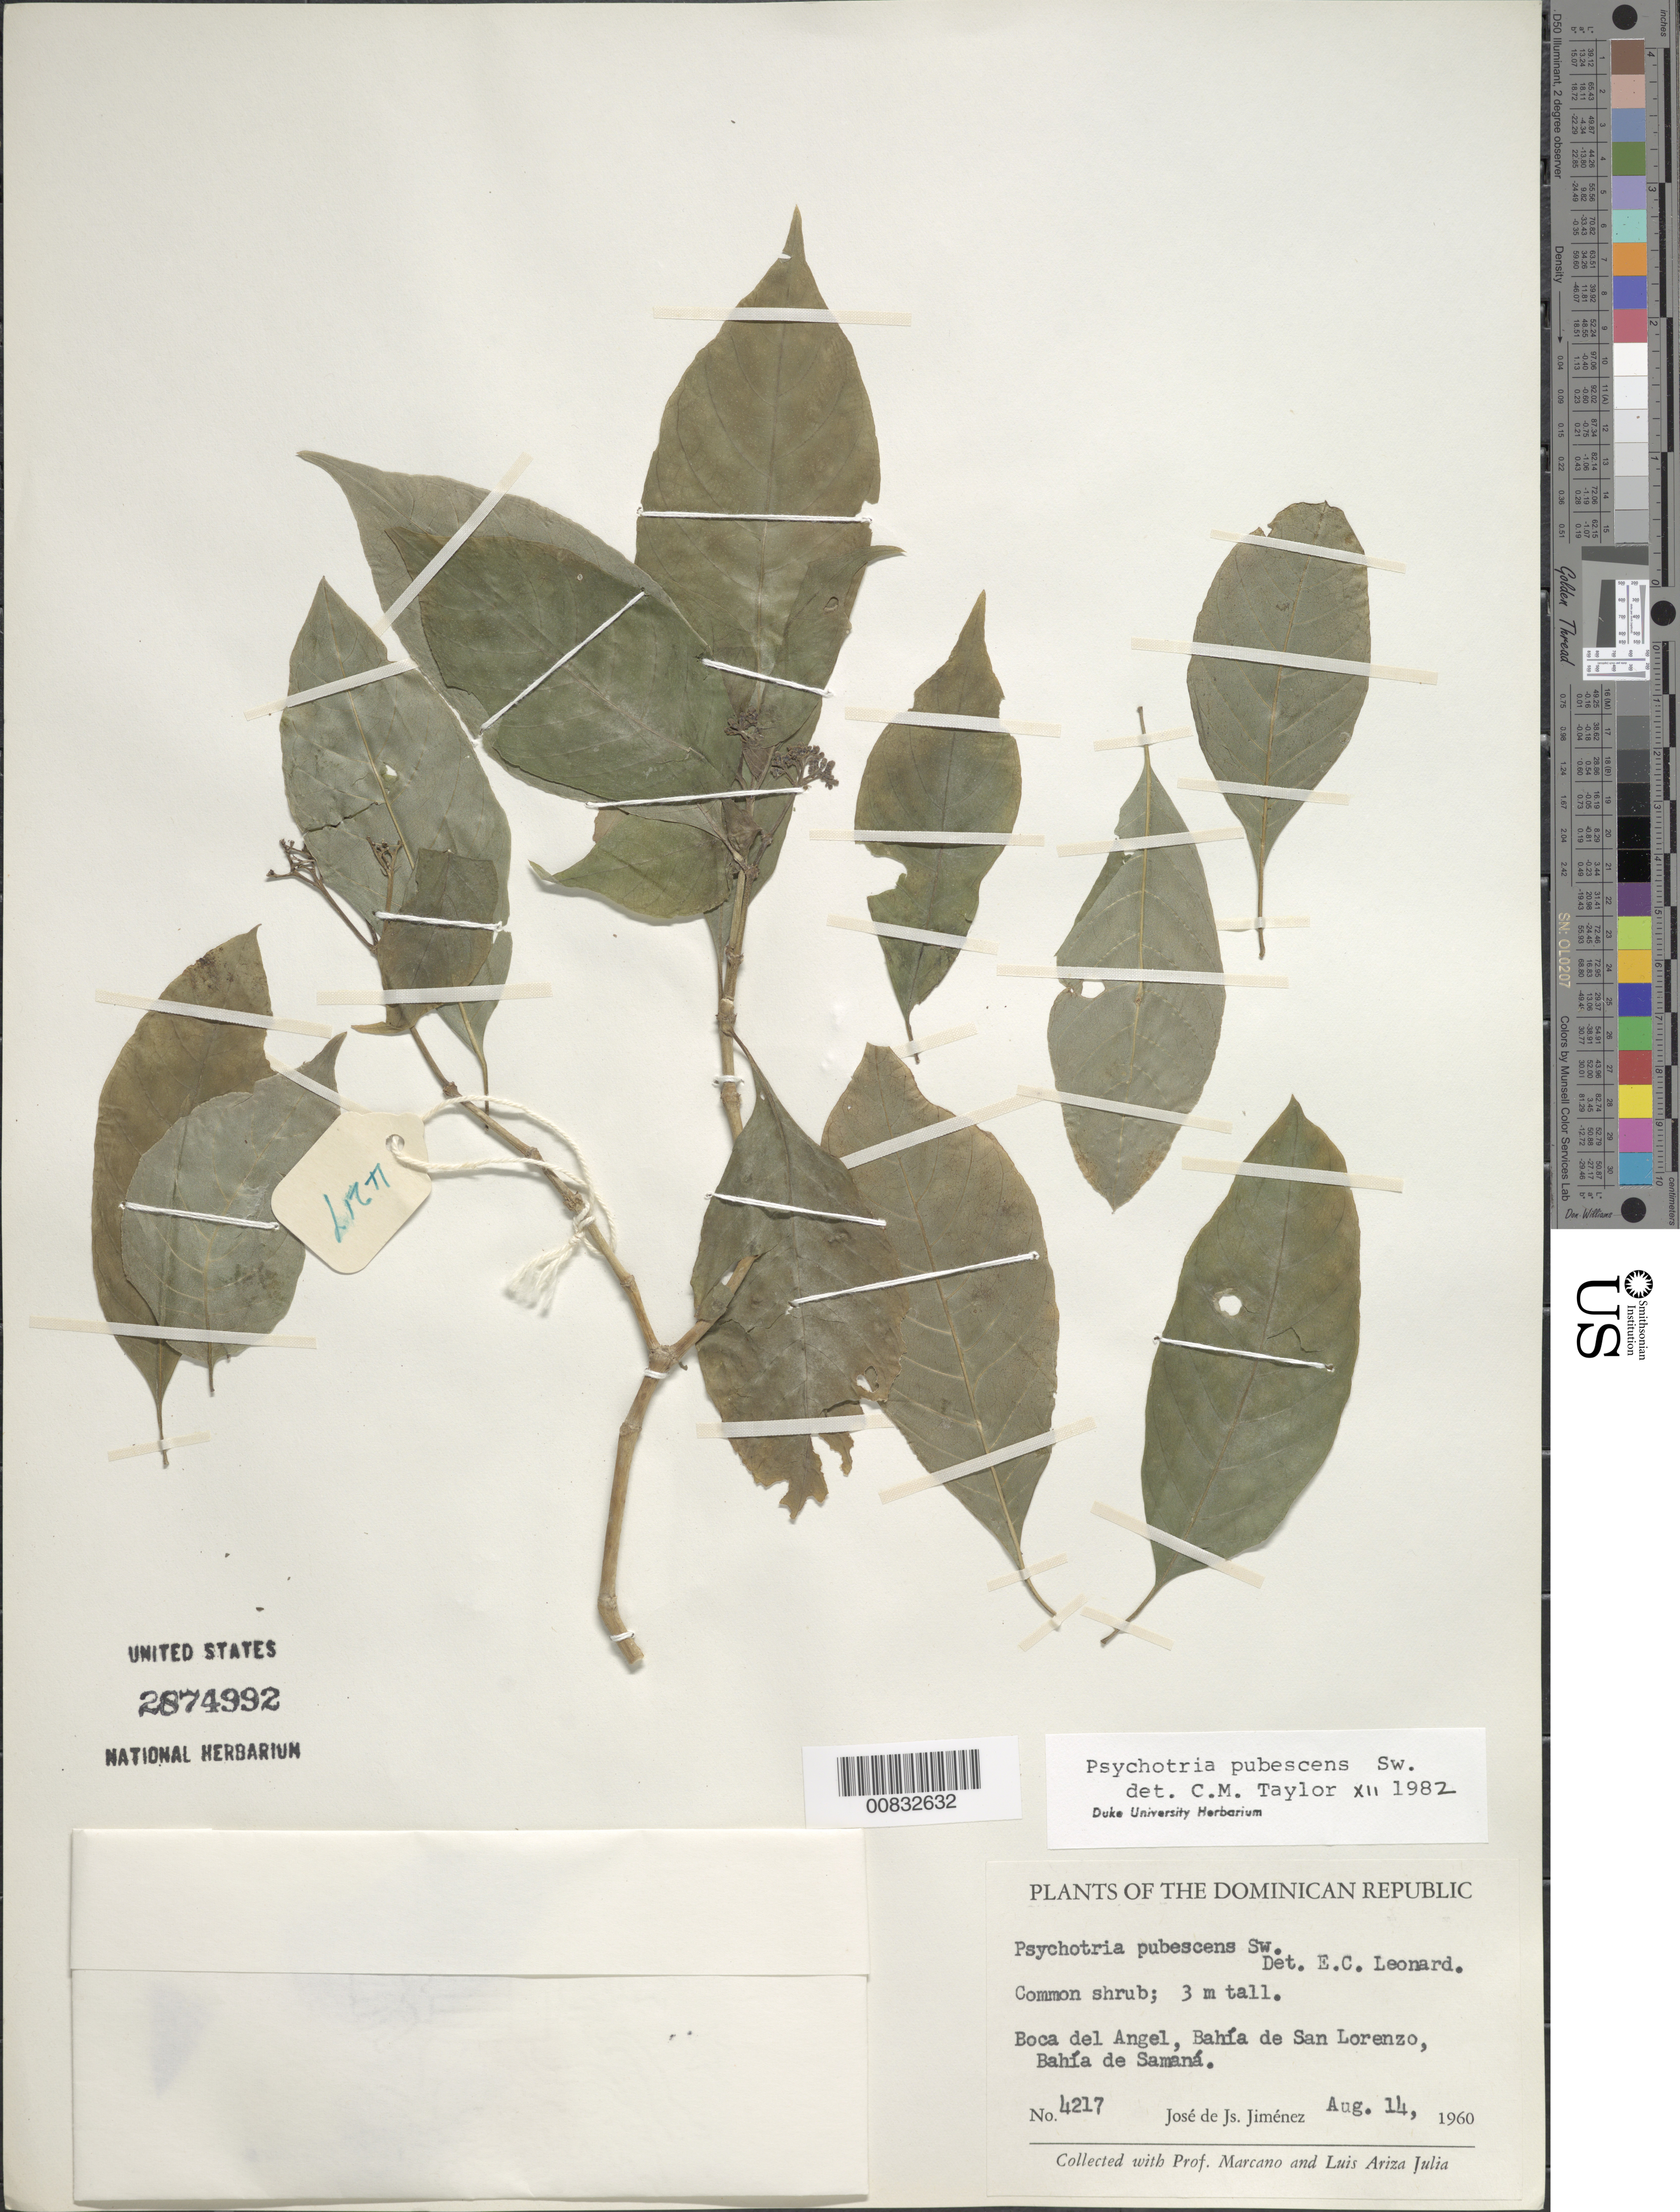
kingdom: Plantae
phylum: Tracheophyta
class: Magnoliopsida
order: Gentianales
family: Rubiaceae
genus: Psychotria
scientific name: Psychotria pubescens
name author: Sw.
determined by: Taylor, Charlotte M.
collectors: J. J. Jiménez Almonte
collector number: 4217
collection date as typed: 14 Aug 1960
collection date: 1960-08-14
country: Dominican Republic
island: Hispaniola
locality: Boca del Angel, Bahía de San Lorenzo, Bahía de Samaná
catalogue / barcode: US 2874992